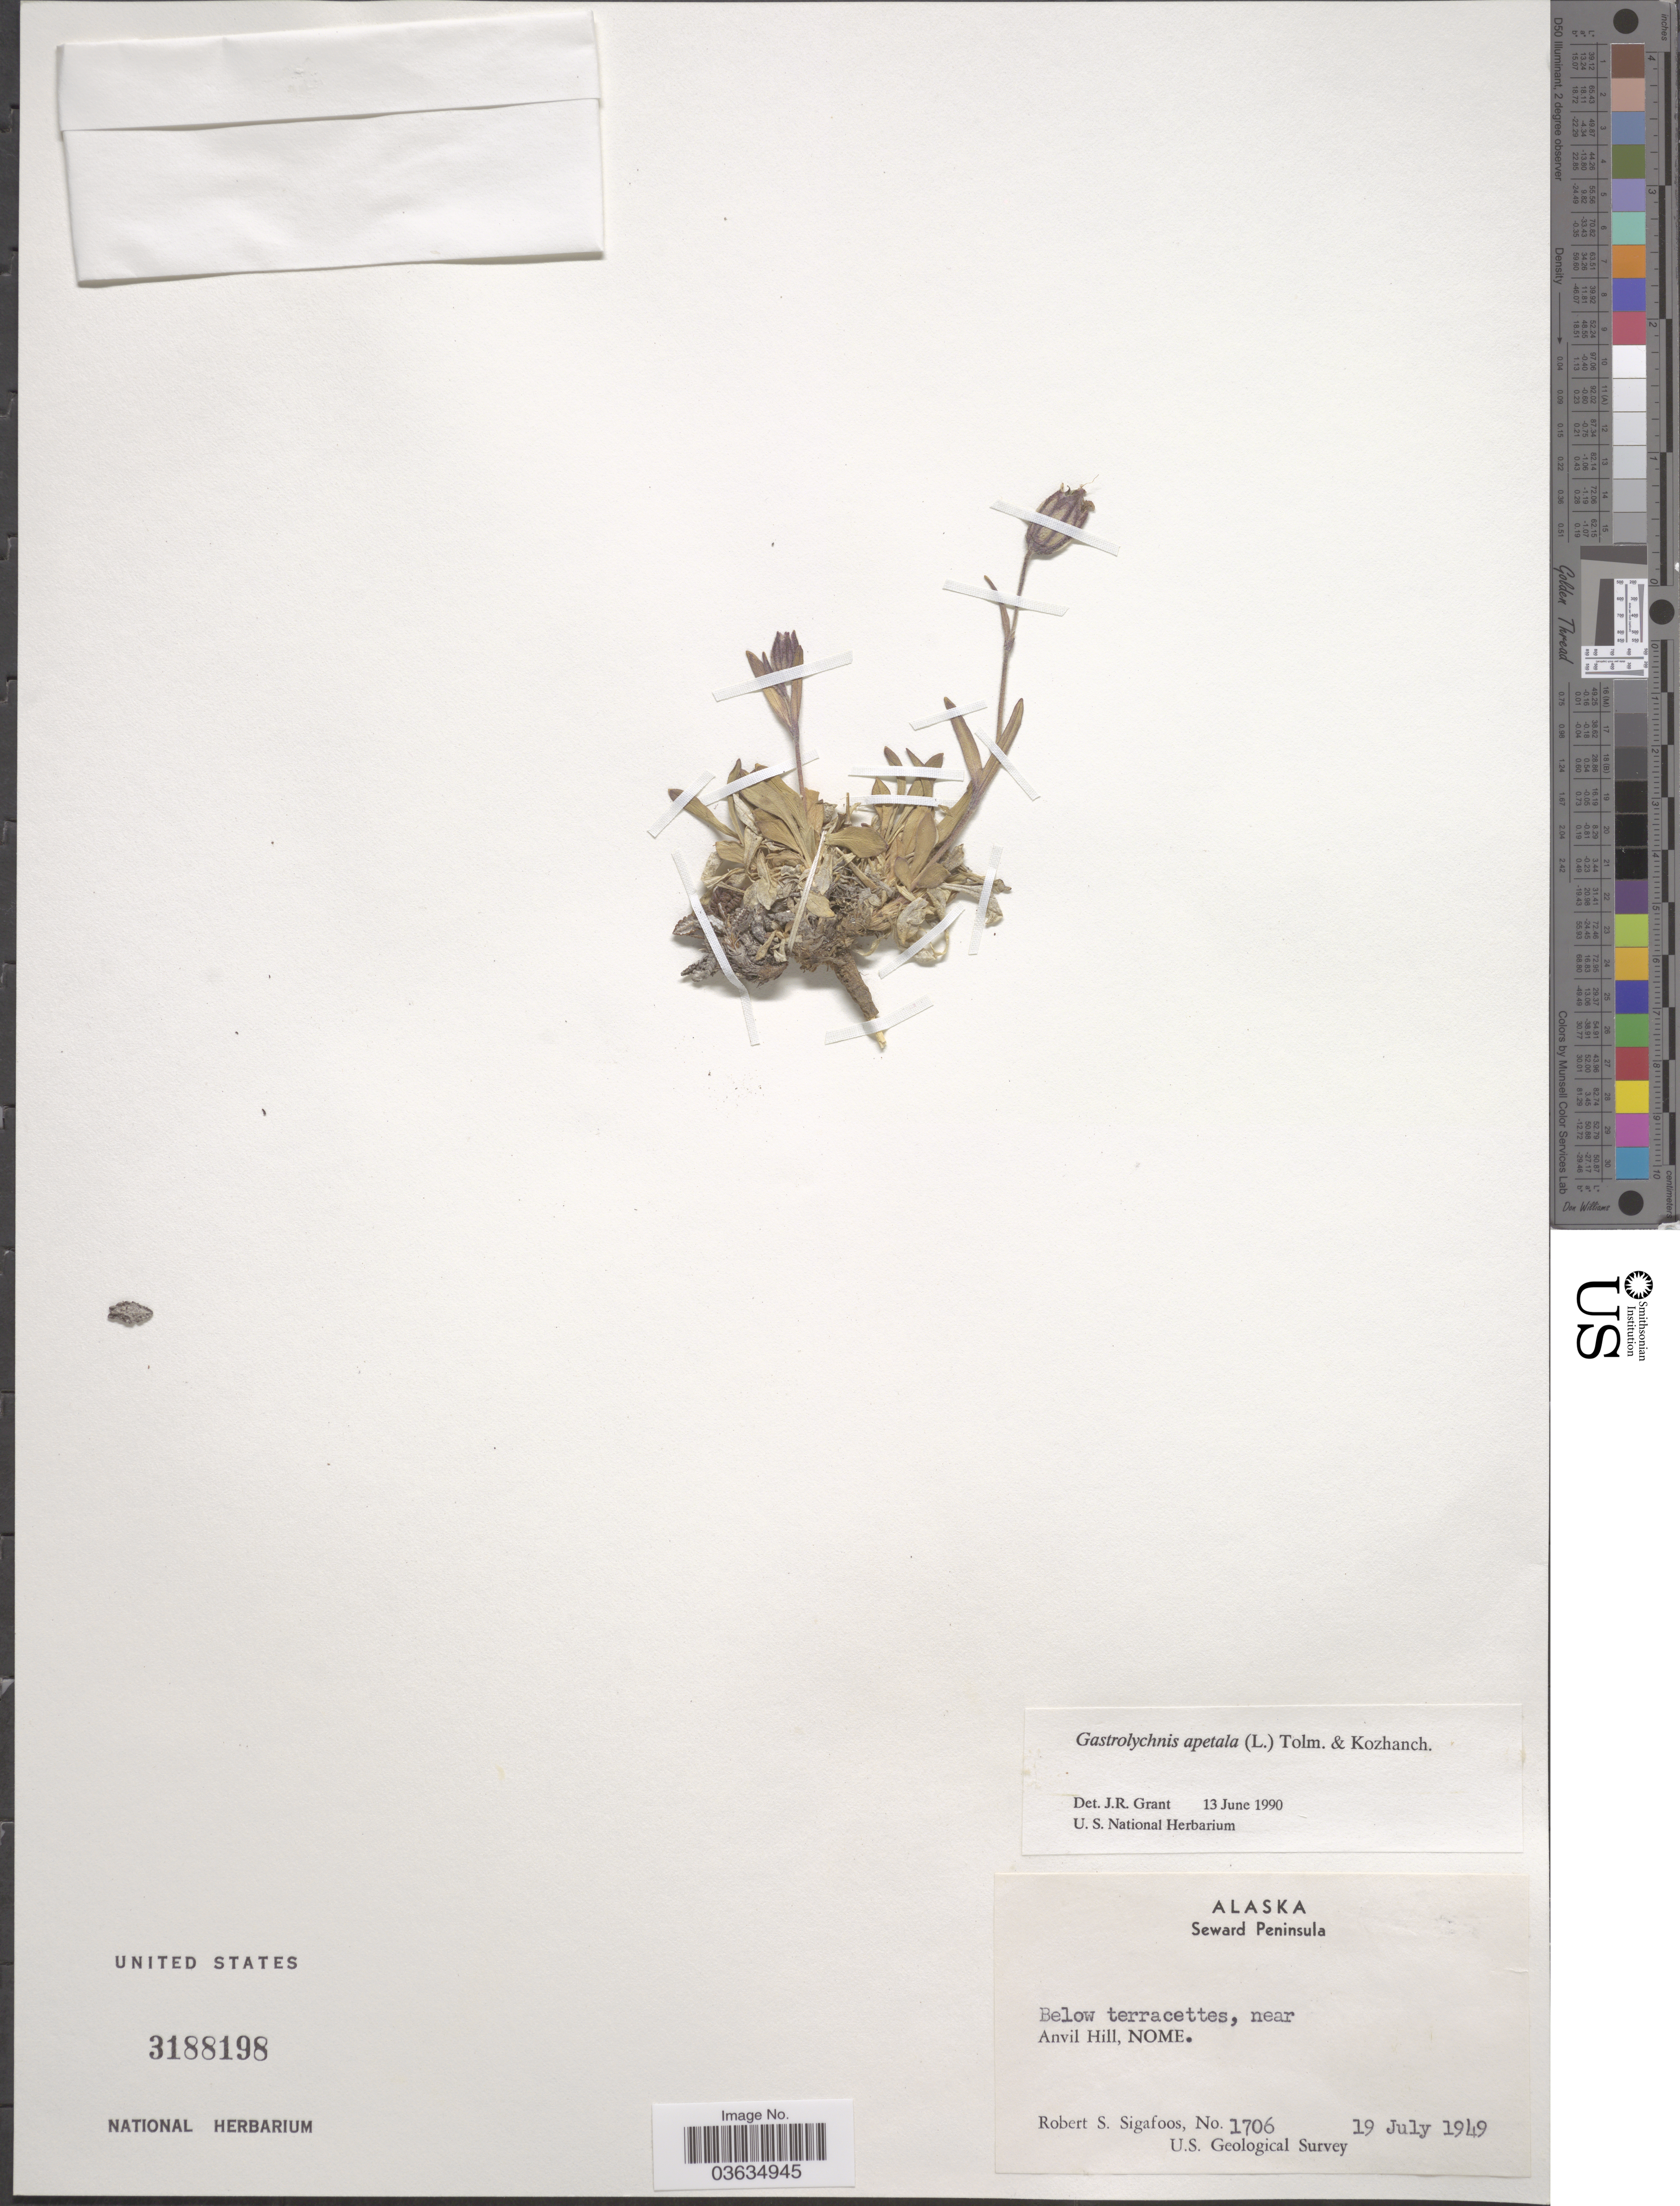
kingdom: Plantae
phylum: Tracheophyta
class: Magnoliopsida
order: Caryophyllales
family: Caryophyllaceae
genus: Silene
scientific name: Silene uralensis subsp. uralensis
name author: (Rupr.) Bocquet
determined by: Strong, Mark T., (BOT), Smithsonian Institution - National Museum of Natural History (UNITED STATES)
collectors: R. Sigafoos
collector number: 1706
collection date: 1949-07-19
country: United States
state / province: Alaska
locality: Seward Peninsula. Below terracettes, near Anvil Hill, Nome.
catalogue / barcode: US 3188198